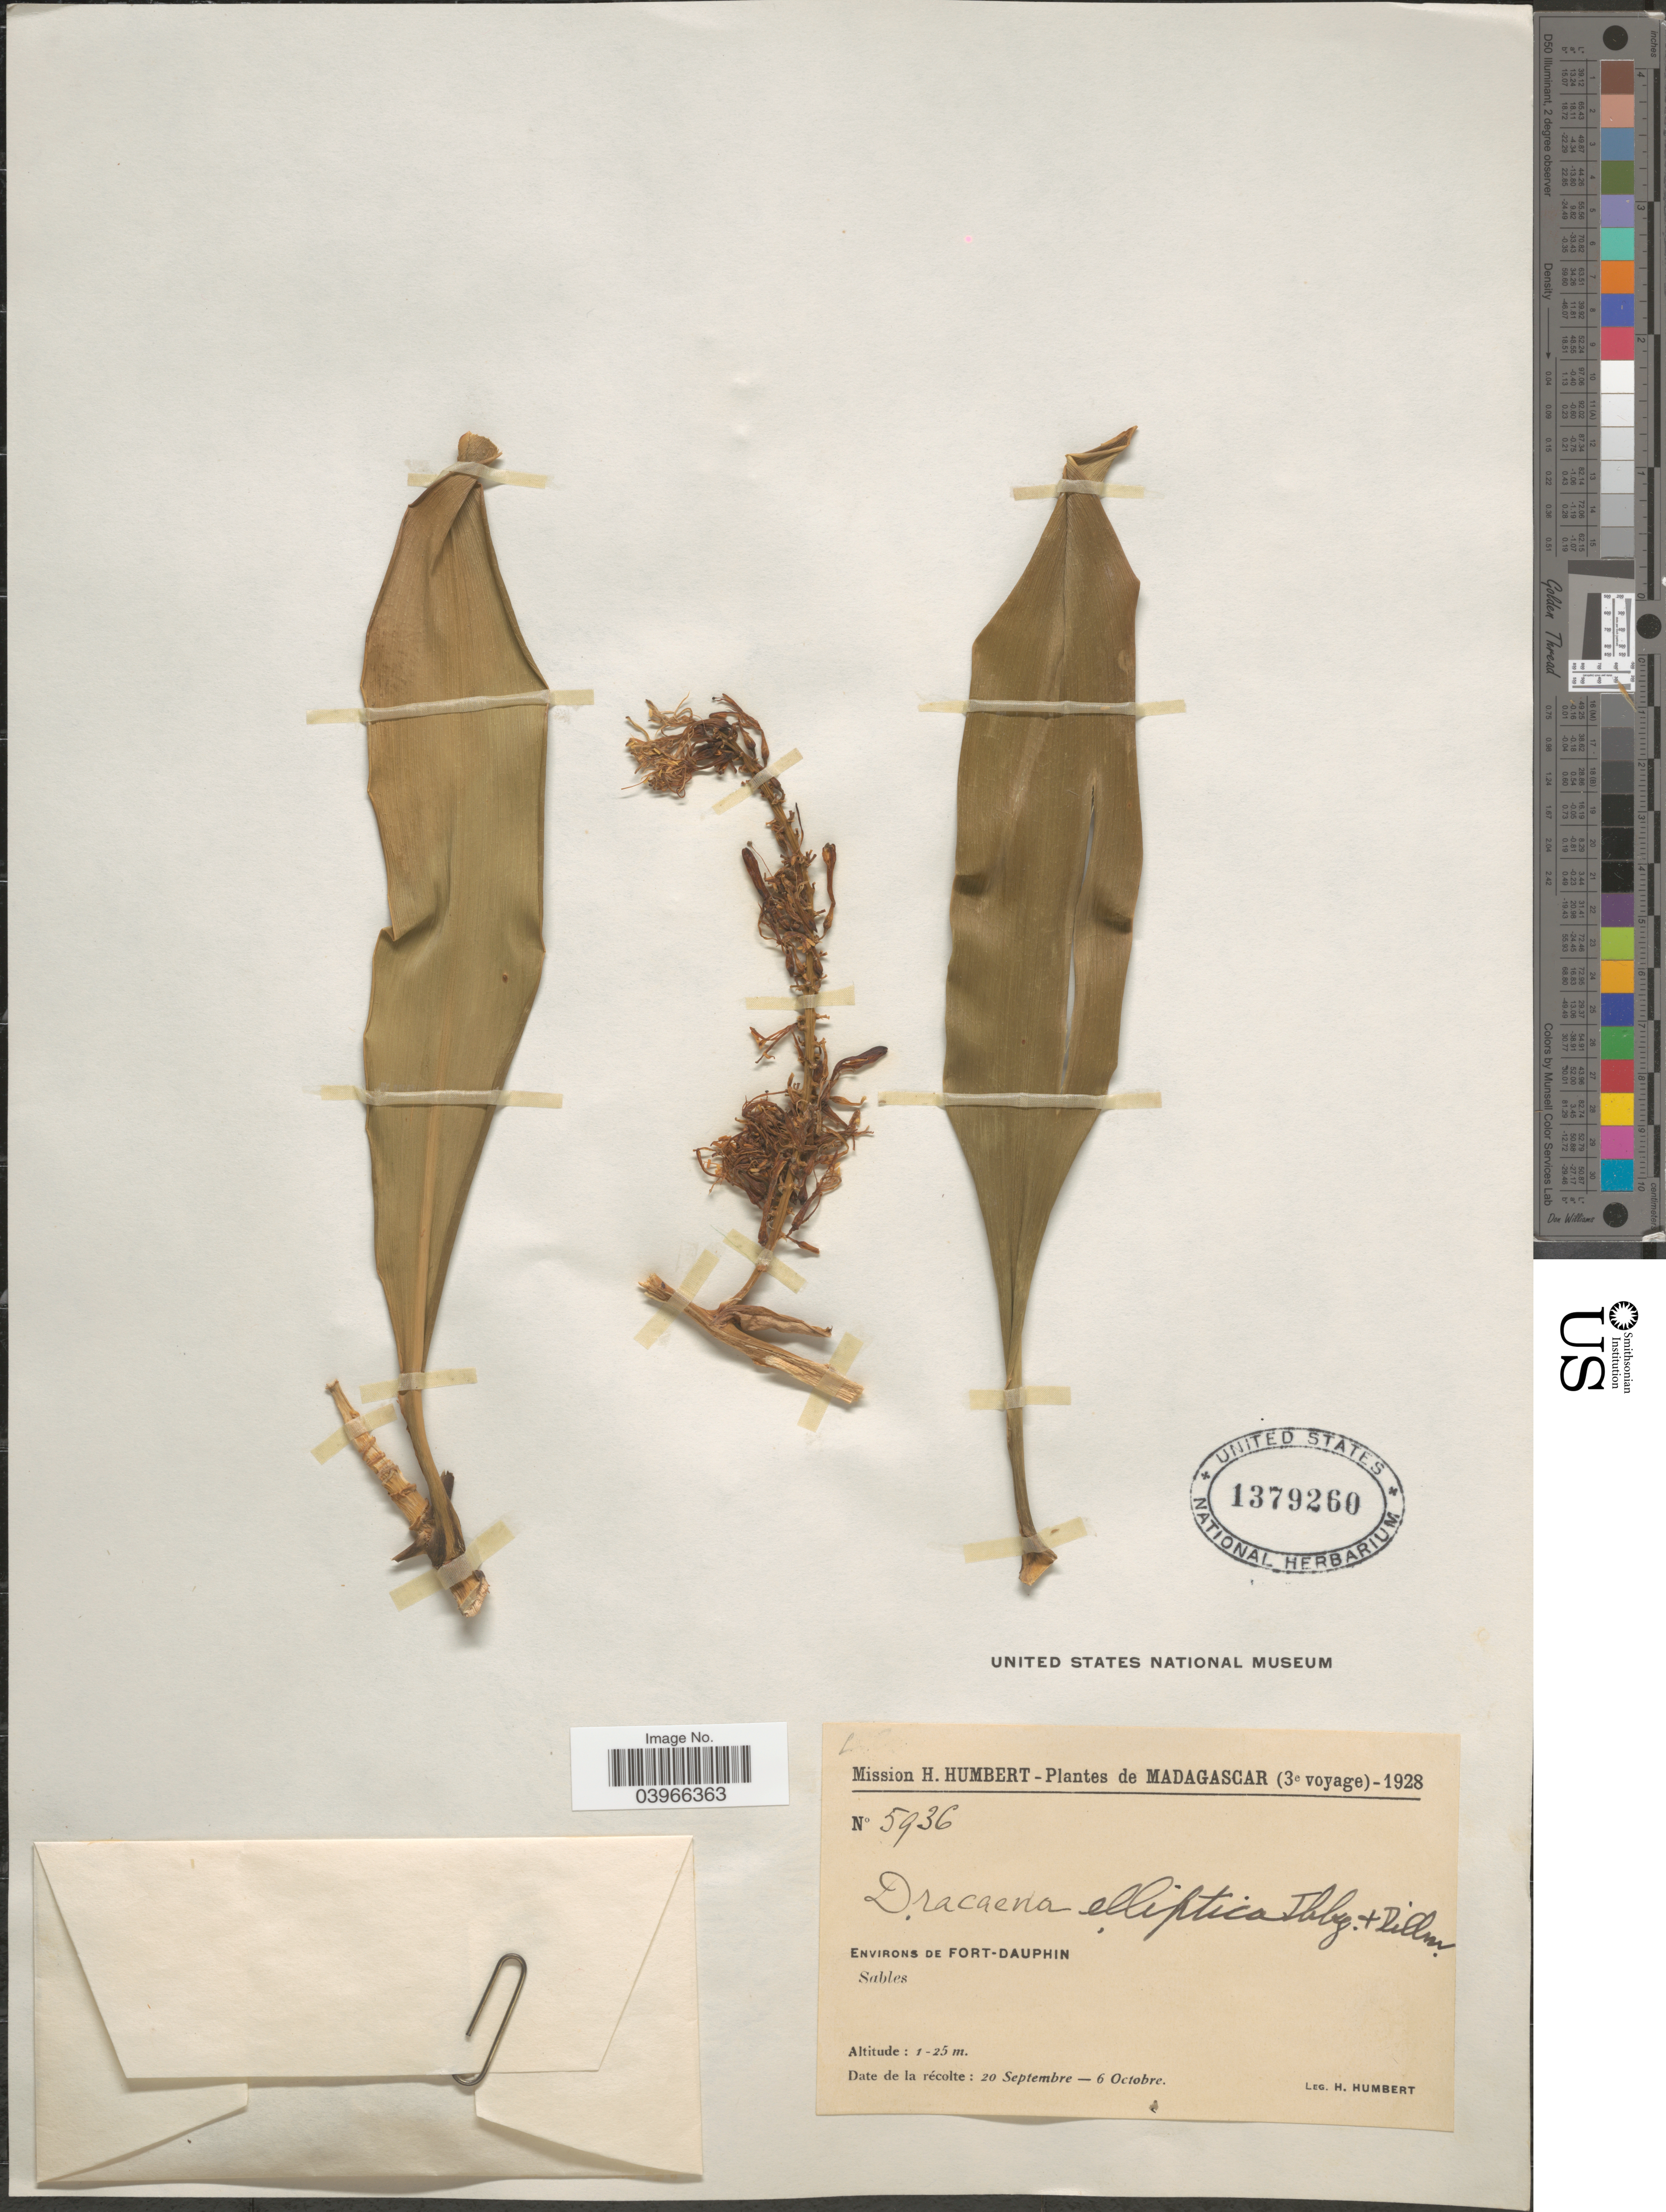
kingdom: Plantae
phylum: Tracheophyta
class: Liliopsida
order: Asparagales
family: Asparagaceae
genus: Dracaena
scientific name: Dracaena elliptica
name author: Thunb.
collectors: H. Humbert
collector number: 5936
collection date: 1928-09-20/1928-10-06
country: Madagascar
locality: Environs de Fort-Dauphin. Sables.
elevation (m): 1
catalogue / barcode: US 1379260